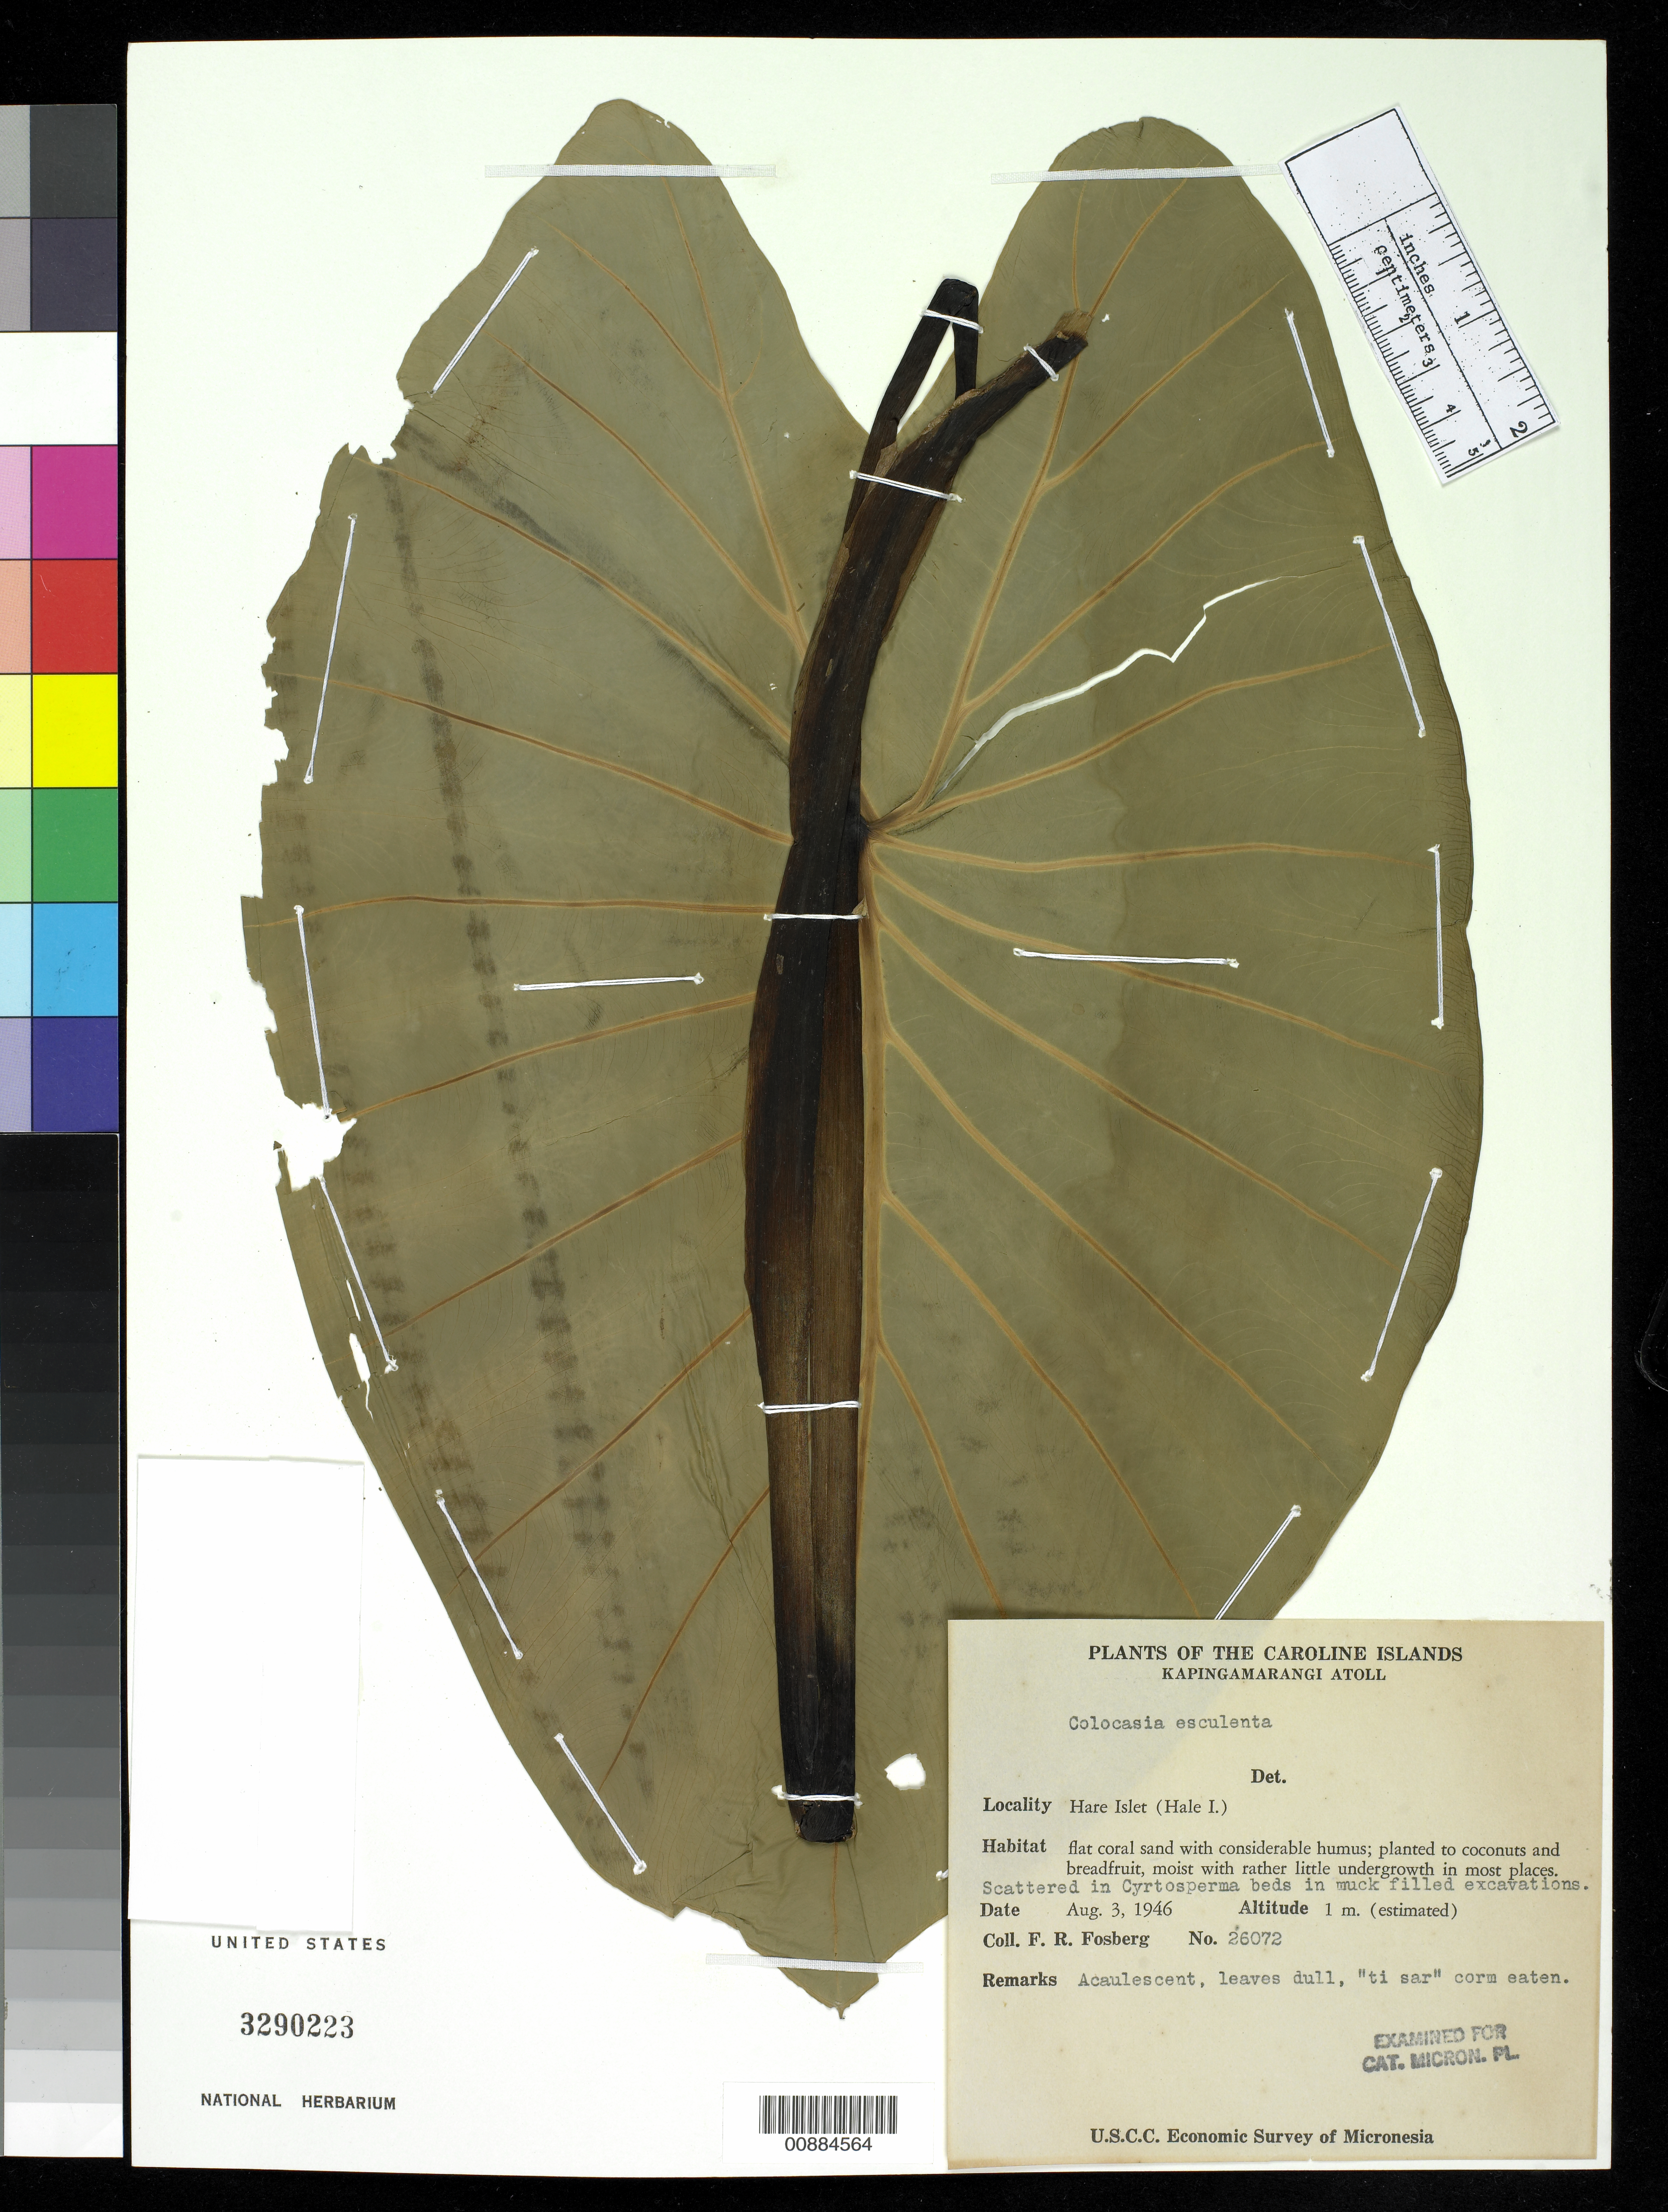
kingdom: Plantae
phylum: Tracheophyta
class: Liliopsida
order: Alismatales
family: Araceae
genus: Colocasia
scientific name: Colocasia esculenta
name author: (L.) Schott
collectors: F. R. Fosberg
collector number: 26072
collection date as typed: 03 Aug 1946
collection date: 1946-08-03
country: Micronesia, Federated States of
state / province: Pohnpei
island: Kapingamarangi Atoll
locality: Kapingamarangi Atoll. Hare Islet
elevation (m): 1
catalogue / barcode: US 3290223